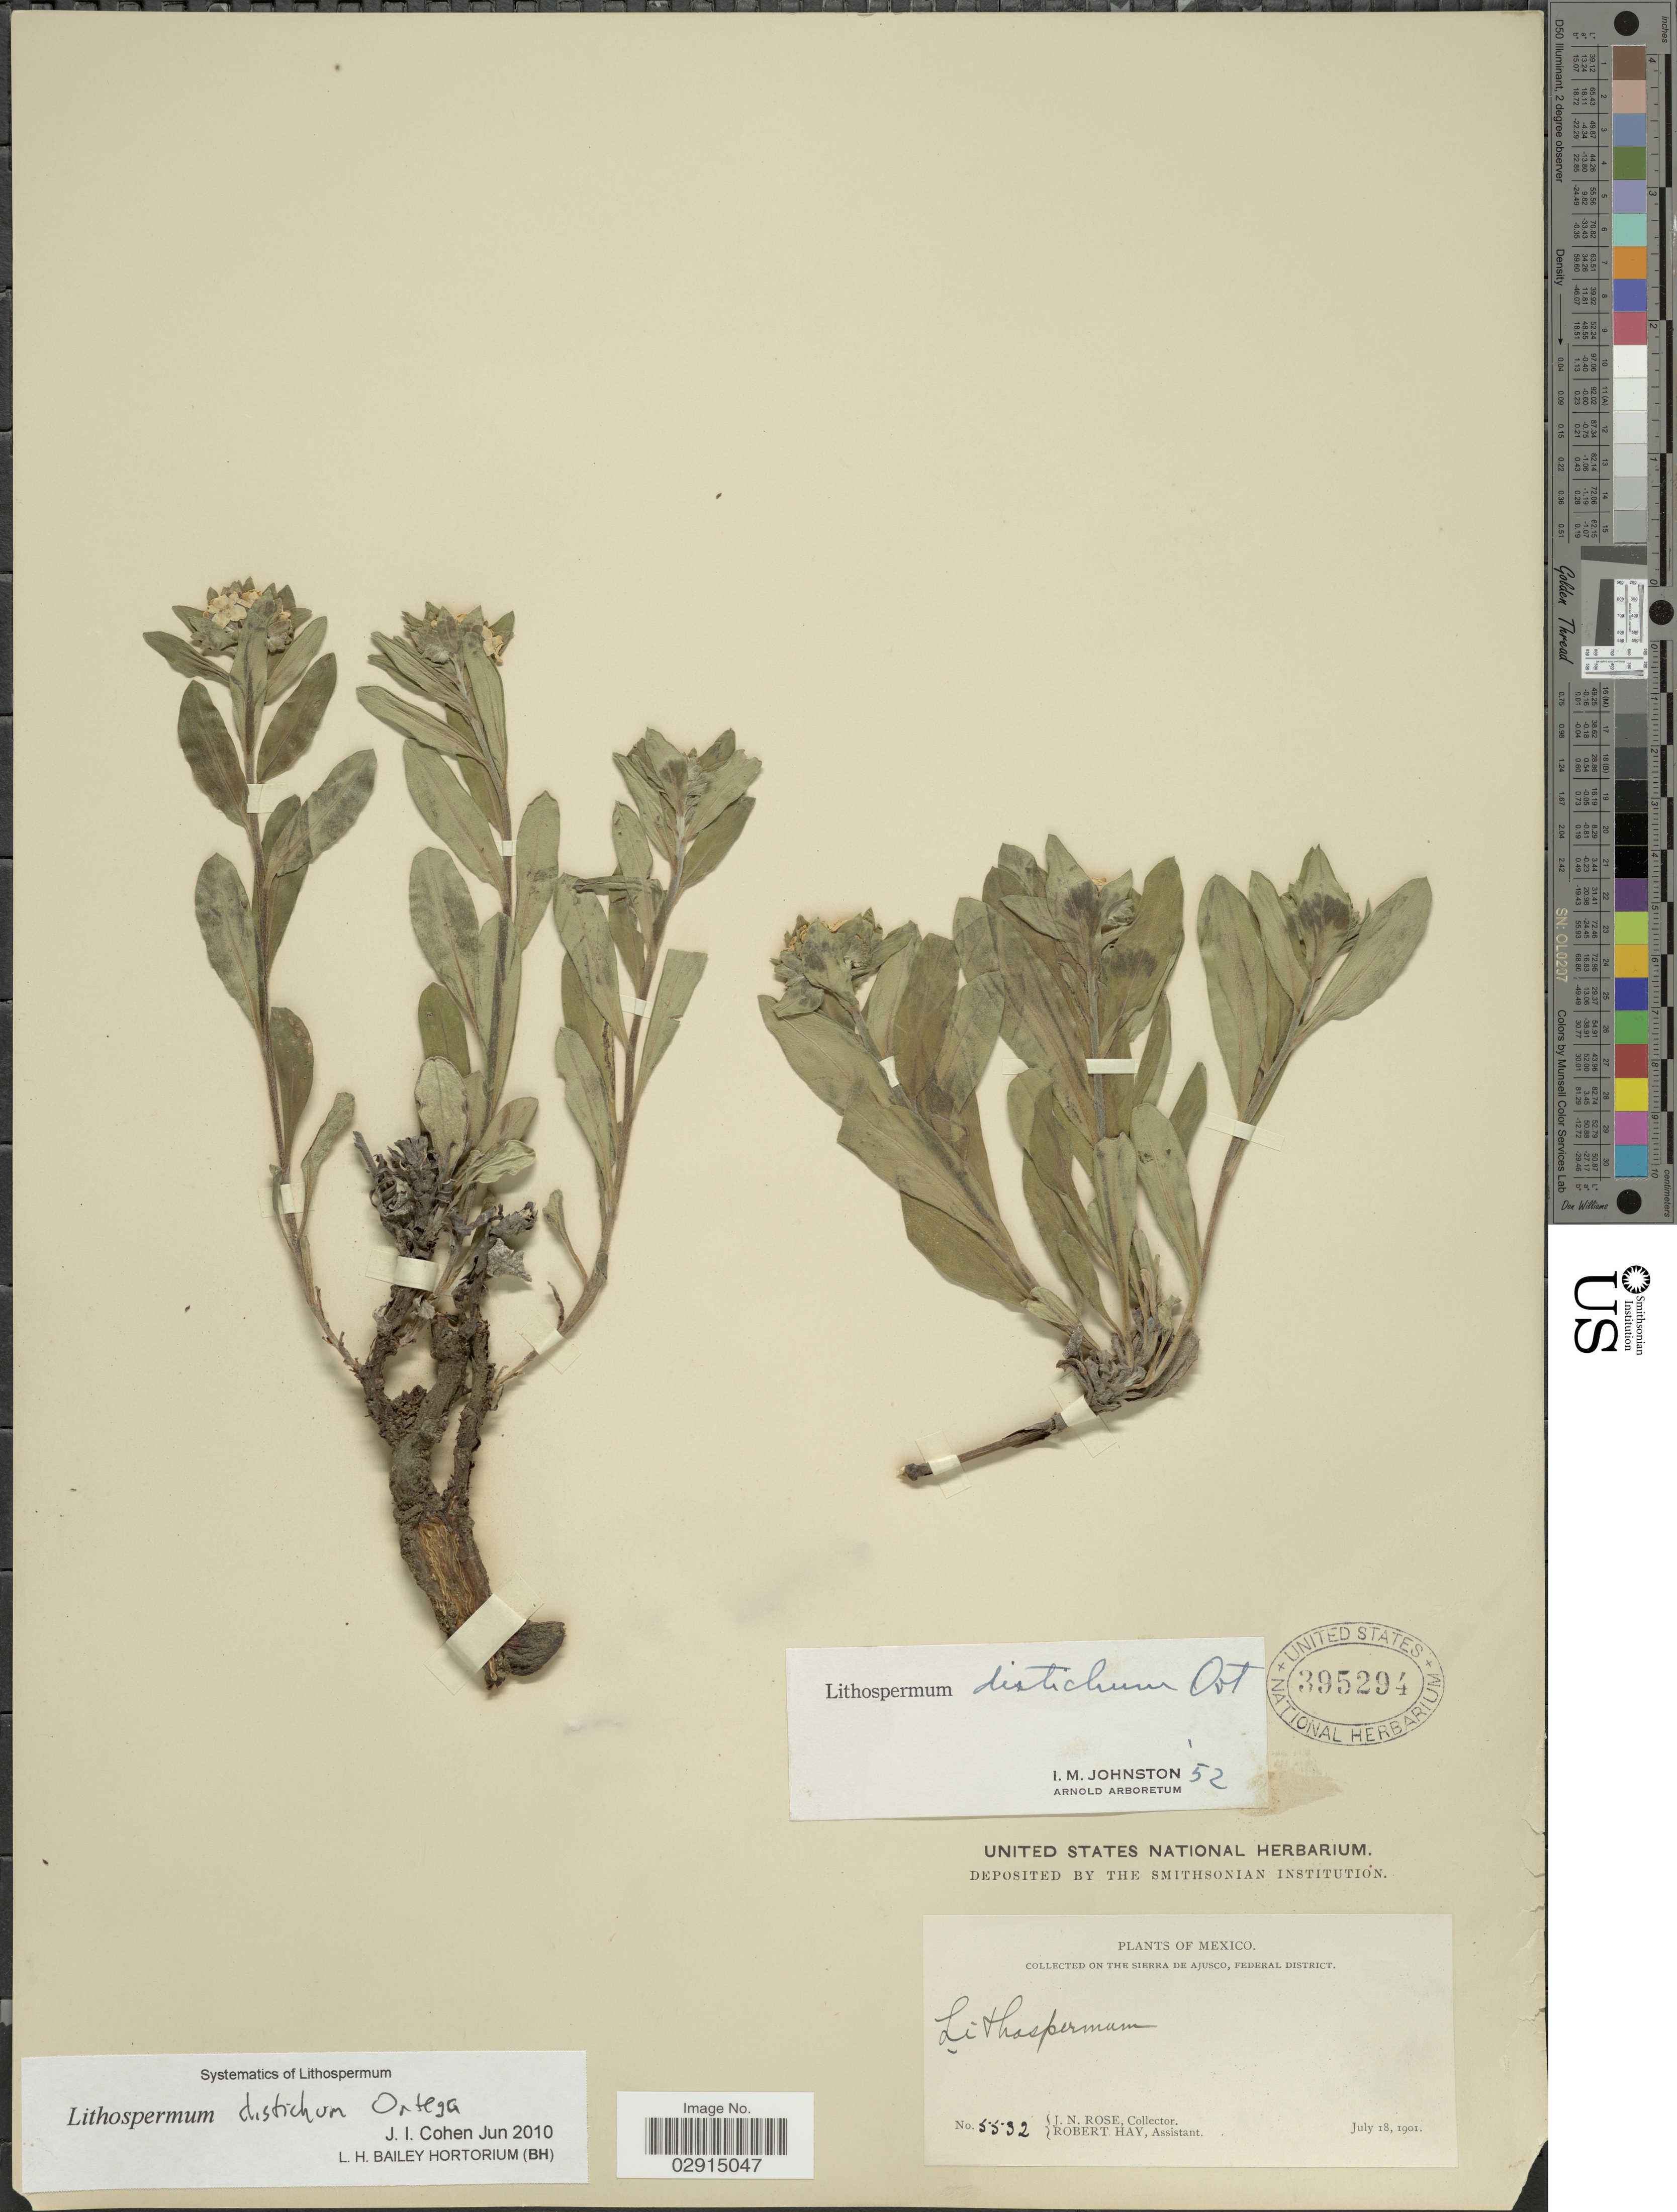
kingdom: Plantae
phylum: Tracheophyta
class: Magnoliopsida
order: Boraginales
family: Boraginaceae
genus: Lithospermum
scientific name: Lithospermum distichum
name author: Ortega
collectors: J. N. Rose & R. Hay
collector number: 5532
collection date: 1901-07-18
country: Mexico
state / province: Distrito Federal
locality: The Sierra de Ajusco, Federal District. Mexico.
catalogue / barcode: US 395294